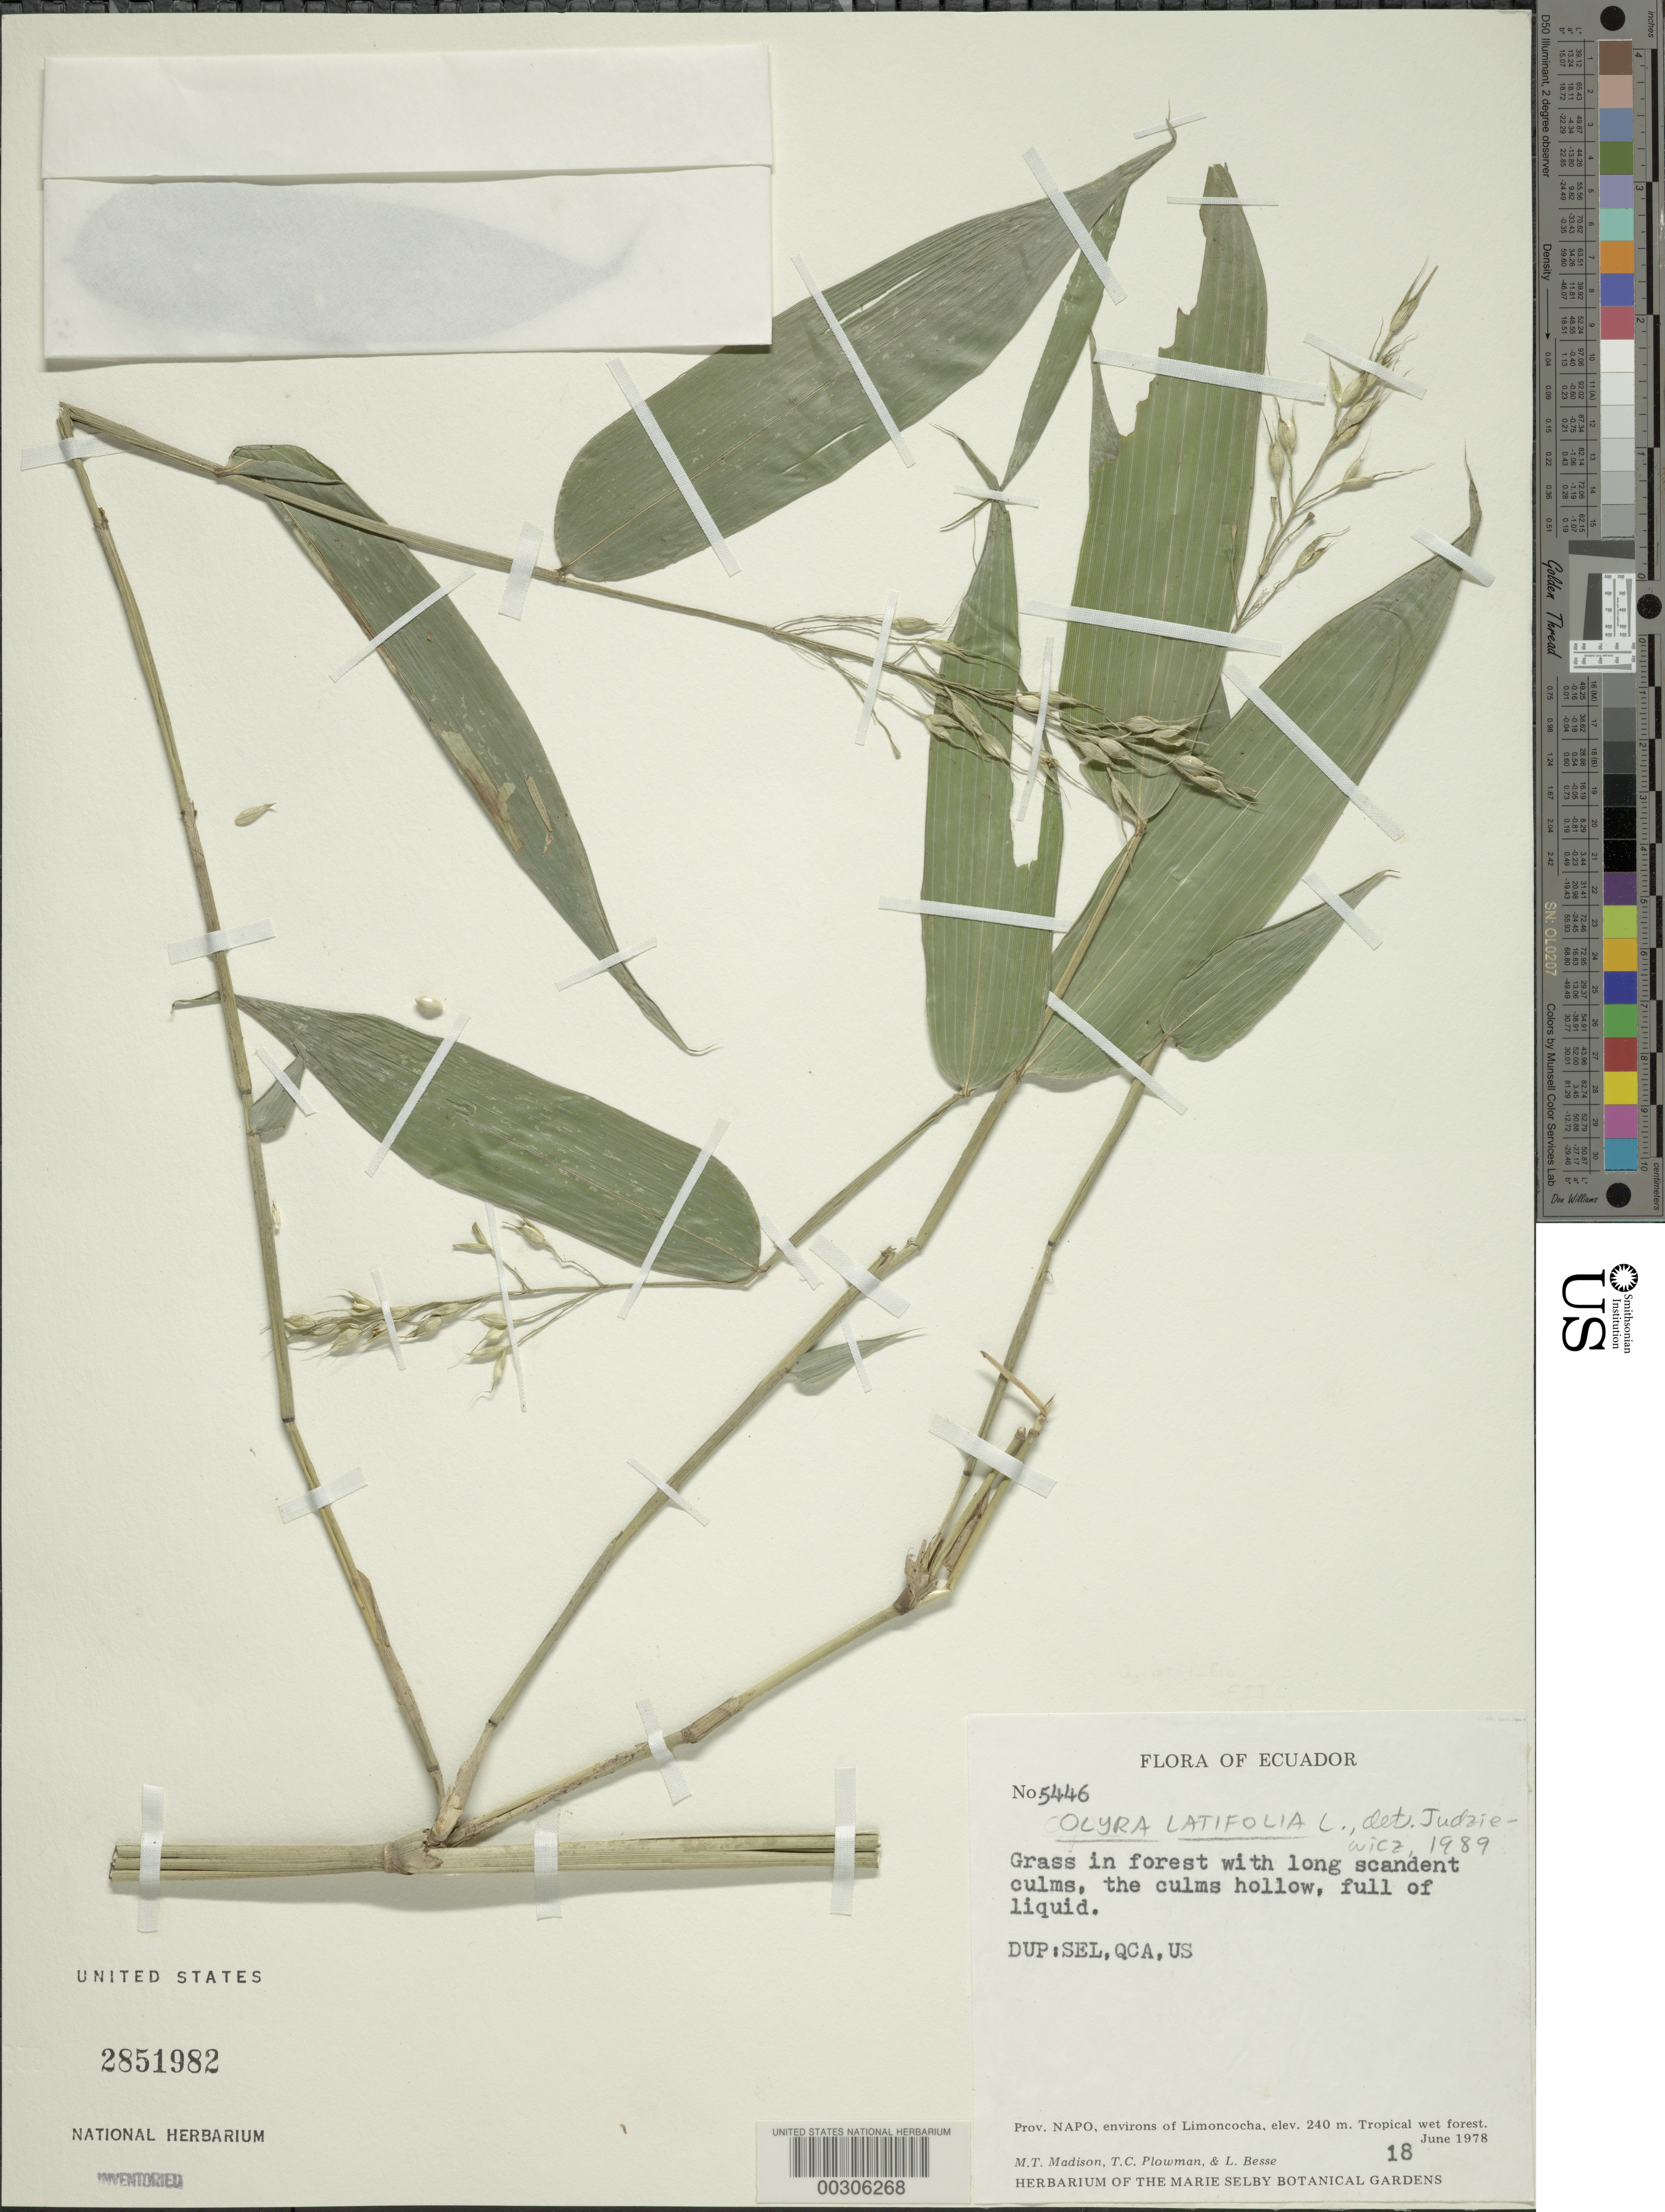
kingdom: Plantae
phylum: Tracheophyta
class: Liliopsida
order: Poales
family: Poaceae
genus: Olyra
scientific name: Olyra latifolia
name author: L.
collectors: M. T. Madison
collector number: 5446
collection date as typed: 18 Jun 1978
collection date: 1978-06-18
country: Ecuador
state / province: Napo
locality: Limoncocha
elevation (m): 240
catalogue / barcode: US 2851982